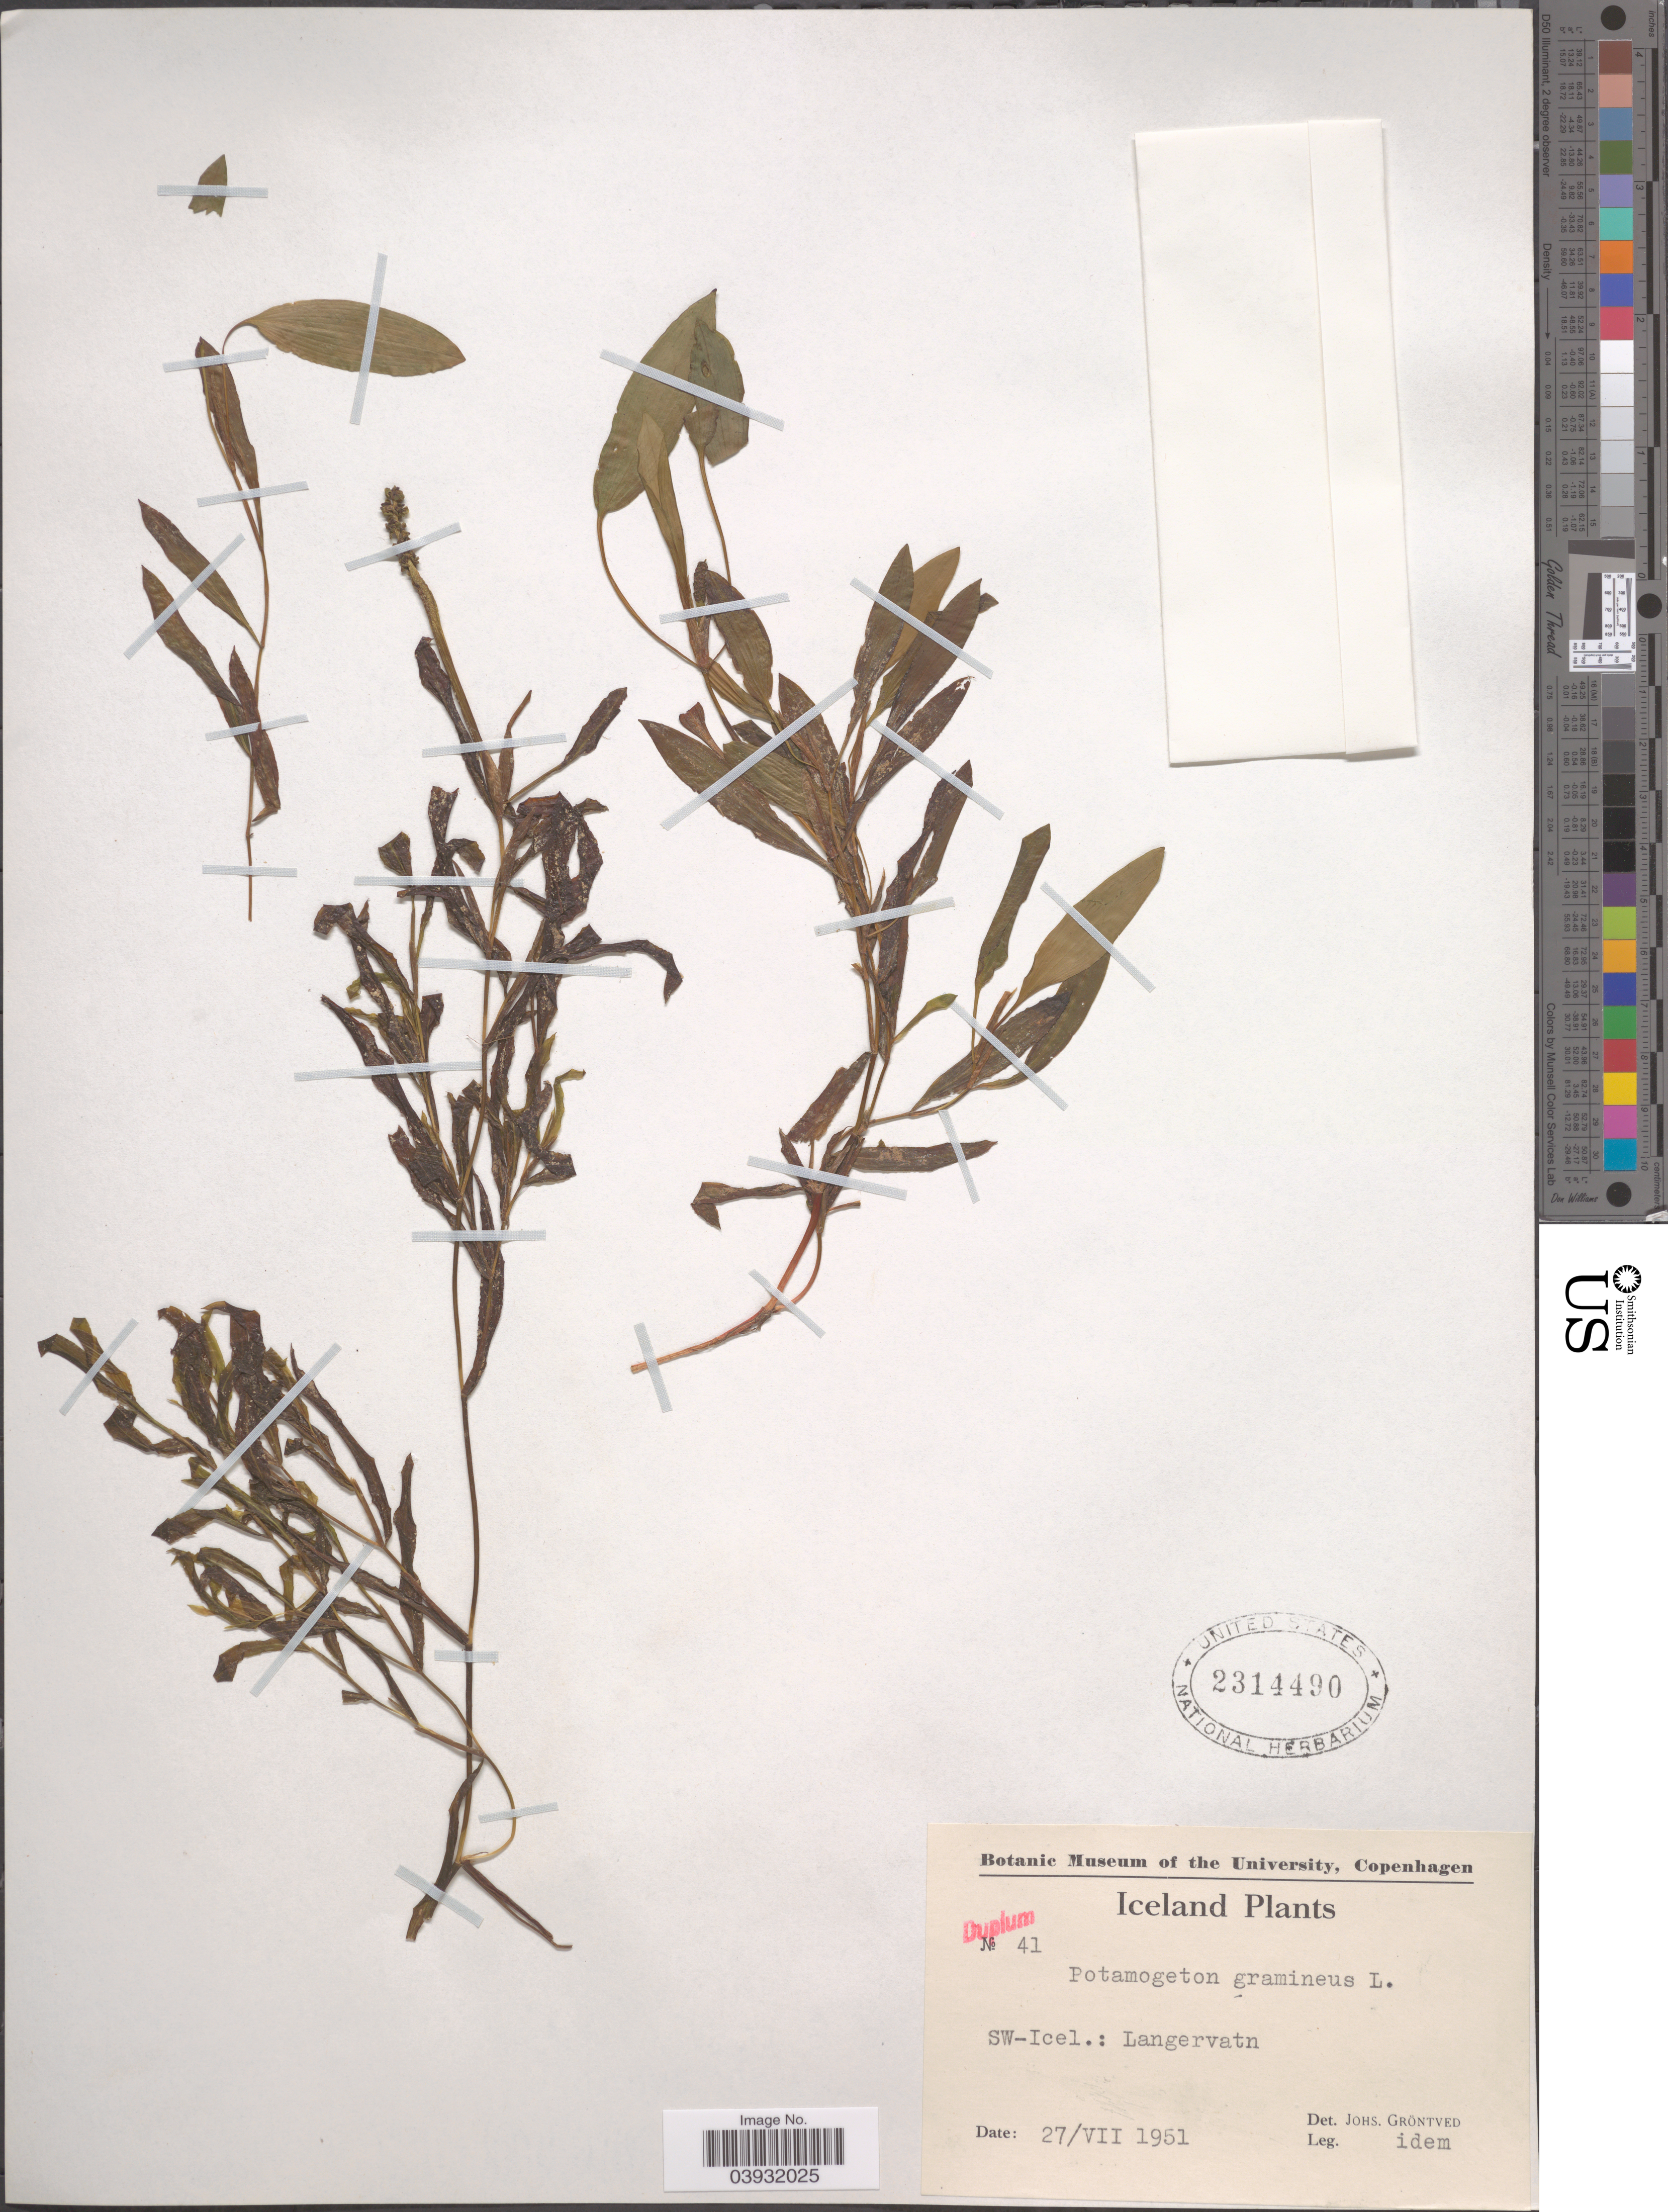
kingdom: Plantae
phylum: Tracheophyta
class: Liliopsida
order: Alismatales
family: Potamogetonaceae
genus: Potamogeton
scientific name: Potamogeton gramineus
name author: L.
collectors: J. Gröntved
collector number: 41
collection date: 1951-07-27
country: Iceland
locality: SW-Icel.: Langervatn.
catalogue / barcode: US 2314490